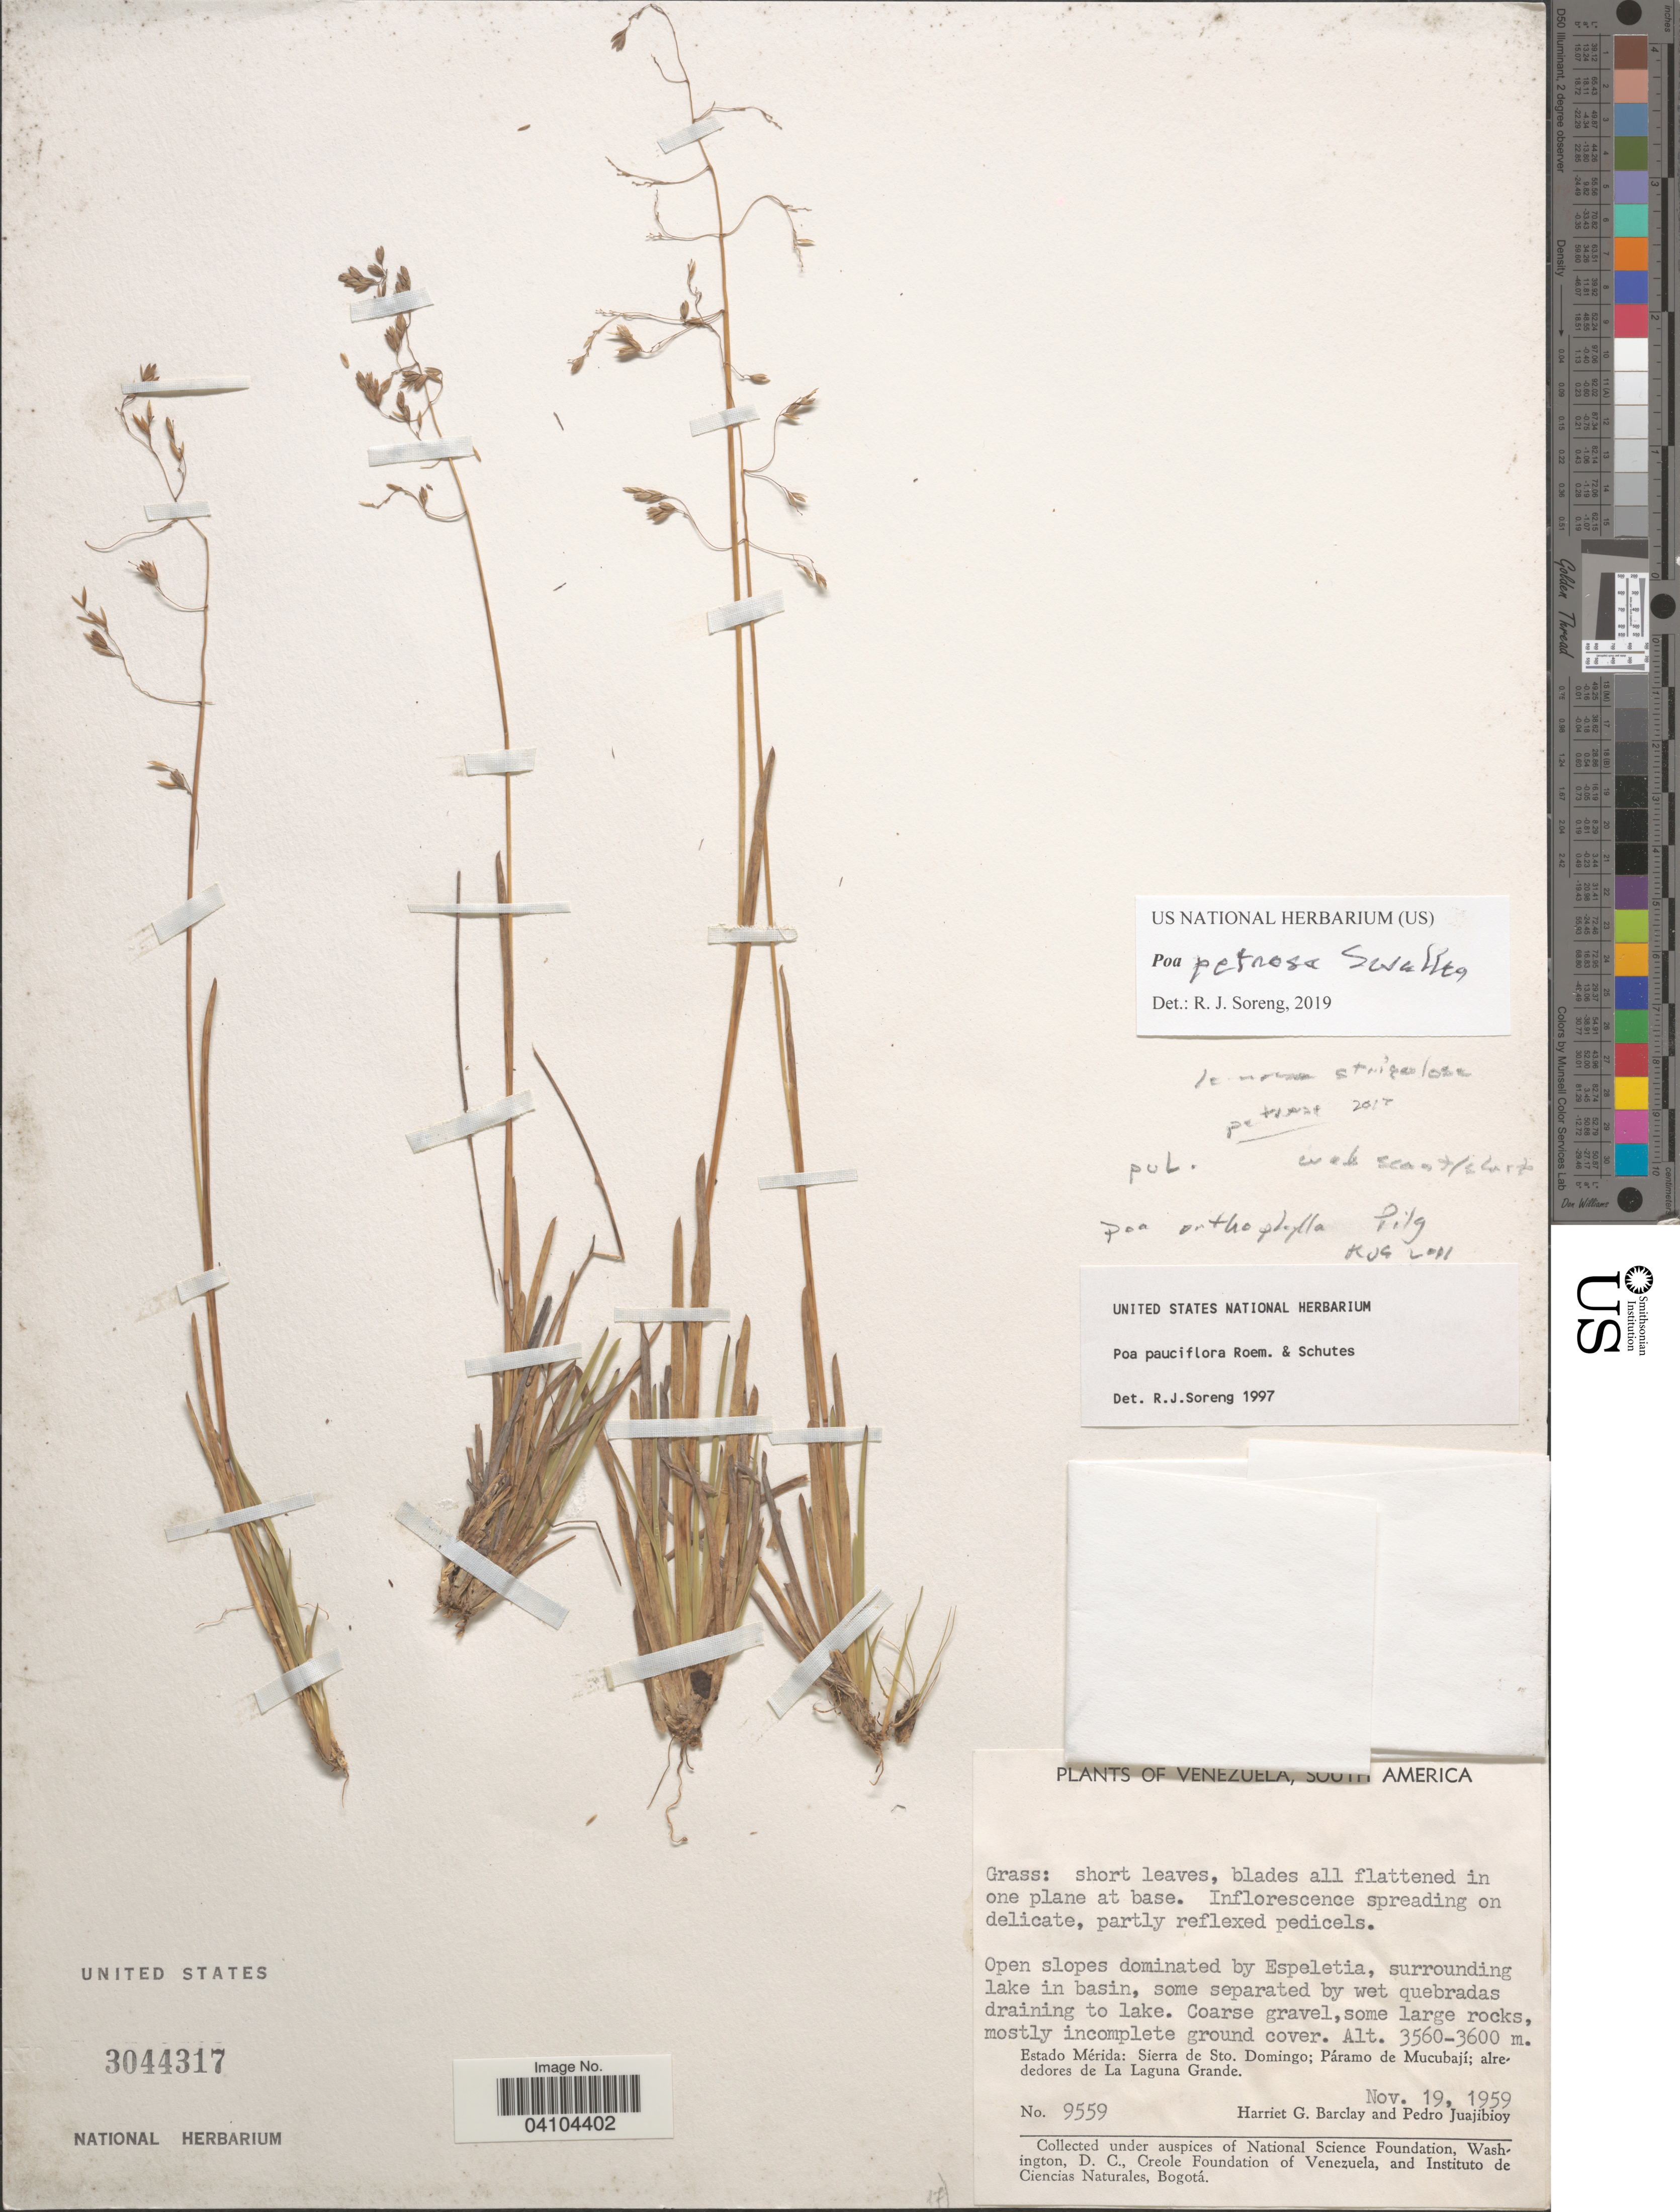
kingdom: Plantae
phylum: Tracheophyta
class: Liliopsida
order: Poales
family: Poaceae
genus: Poa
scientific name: Poa petrosa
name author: Swallen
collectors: H. G. Barclay & P. Juajibioy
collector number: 9559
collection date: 1959-11-19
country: Venezuela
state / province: Merida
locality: Sierra de Sto. Domingo; Páramo de Mucubají; alrededores de La Laguna Grande.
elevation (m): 3560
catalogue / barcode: US 3044317